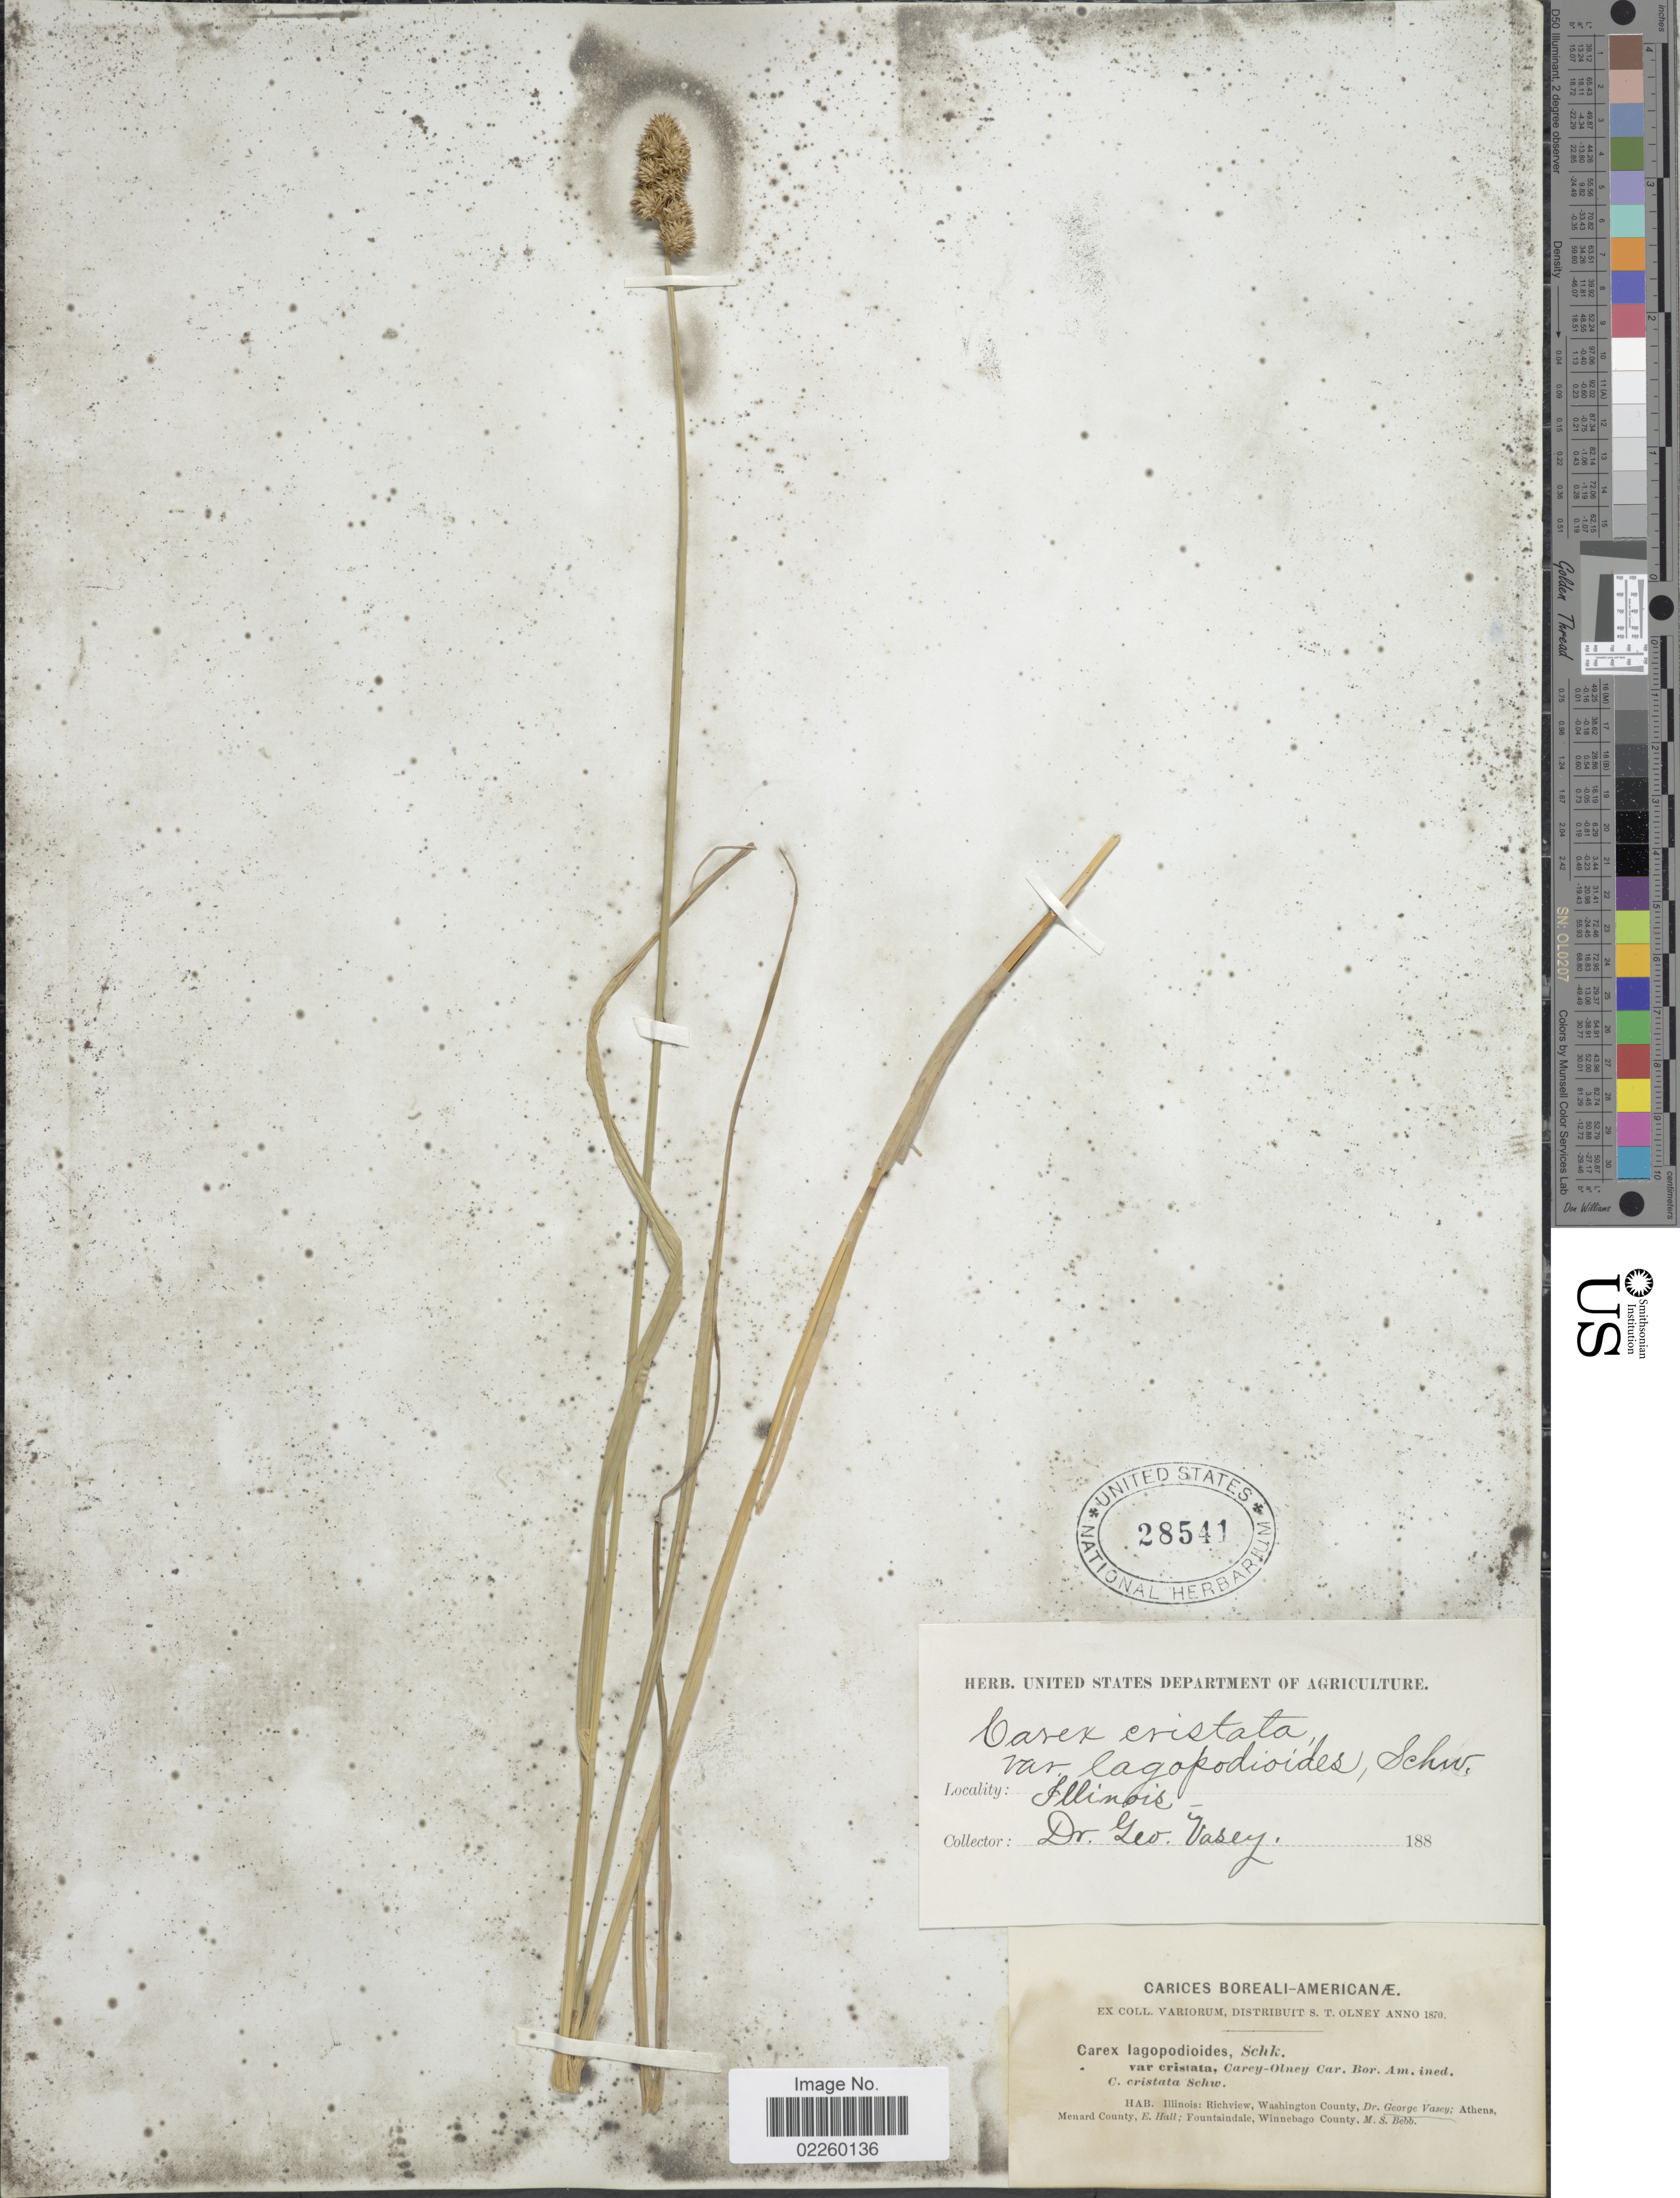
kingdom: Plantae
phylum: Tracheophyta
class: Liliopsida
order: Poales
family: Cyperaceae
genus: Carex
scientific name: Carex cristatella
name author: Britton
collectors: G. Vasey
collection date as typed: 188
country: United States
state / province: Illinois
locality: Richview, Washington County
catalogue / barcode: US 28541